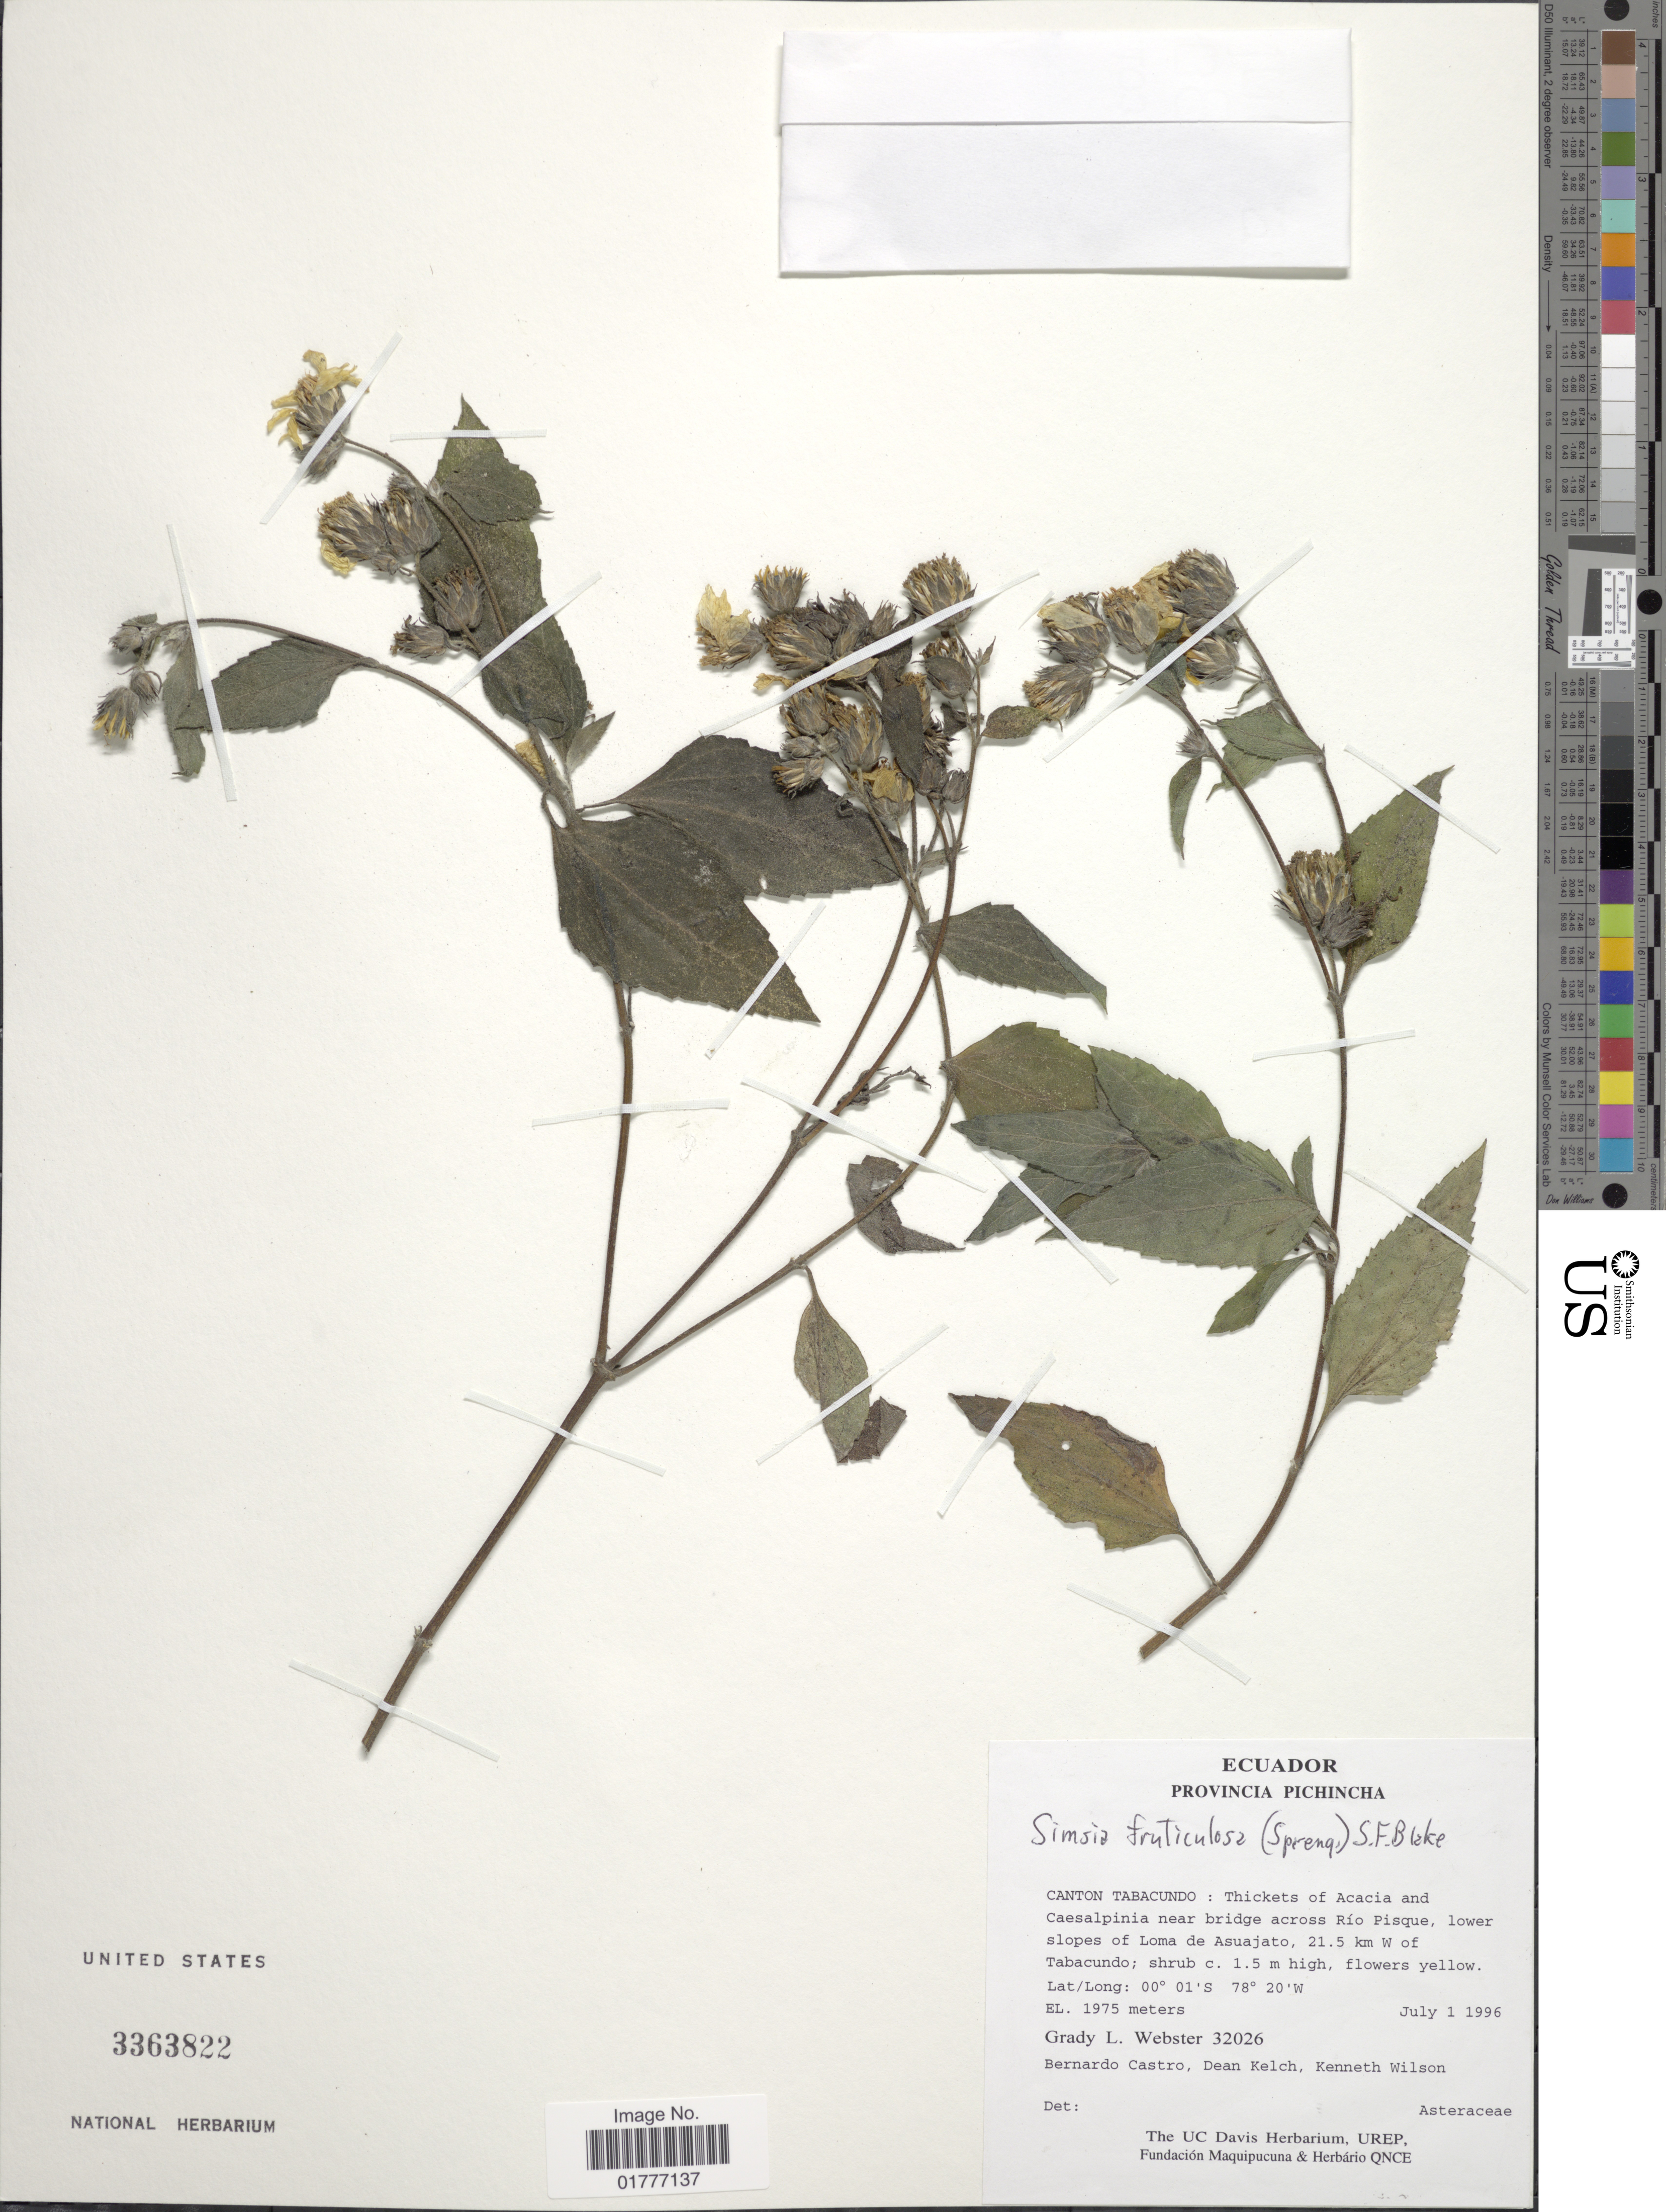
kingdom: Plantae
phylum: Tracheophyta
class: Magnoliopsida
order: Asterales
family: Asteraceae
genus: Simsia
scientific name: Simsia fruticulosa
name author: (Spreng.) S.F. Blake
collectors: G. L. Webster, B. Castro, D. Kelch & K. S. Wilson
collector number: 32026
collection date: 1996-07-01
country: Ecuador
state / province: Pichincha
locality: Canton Tabacundo: near bridge across Río Pisque, lower slopes of Loma de Asuajato, 21.5 km W of Tabacundo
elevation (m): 1975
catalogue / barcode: US 3363822